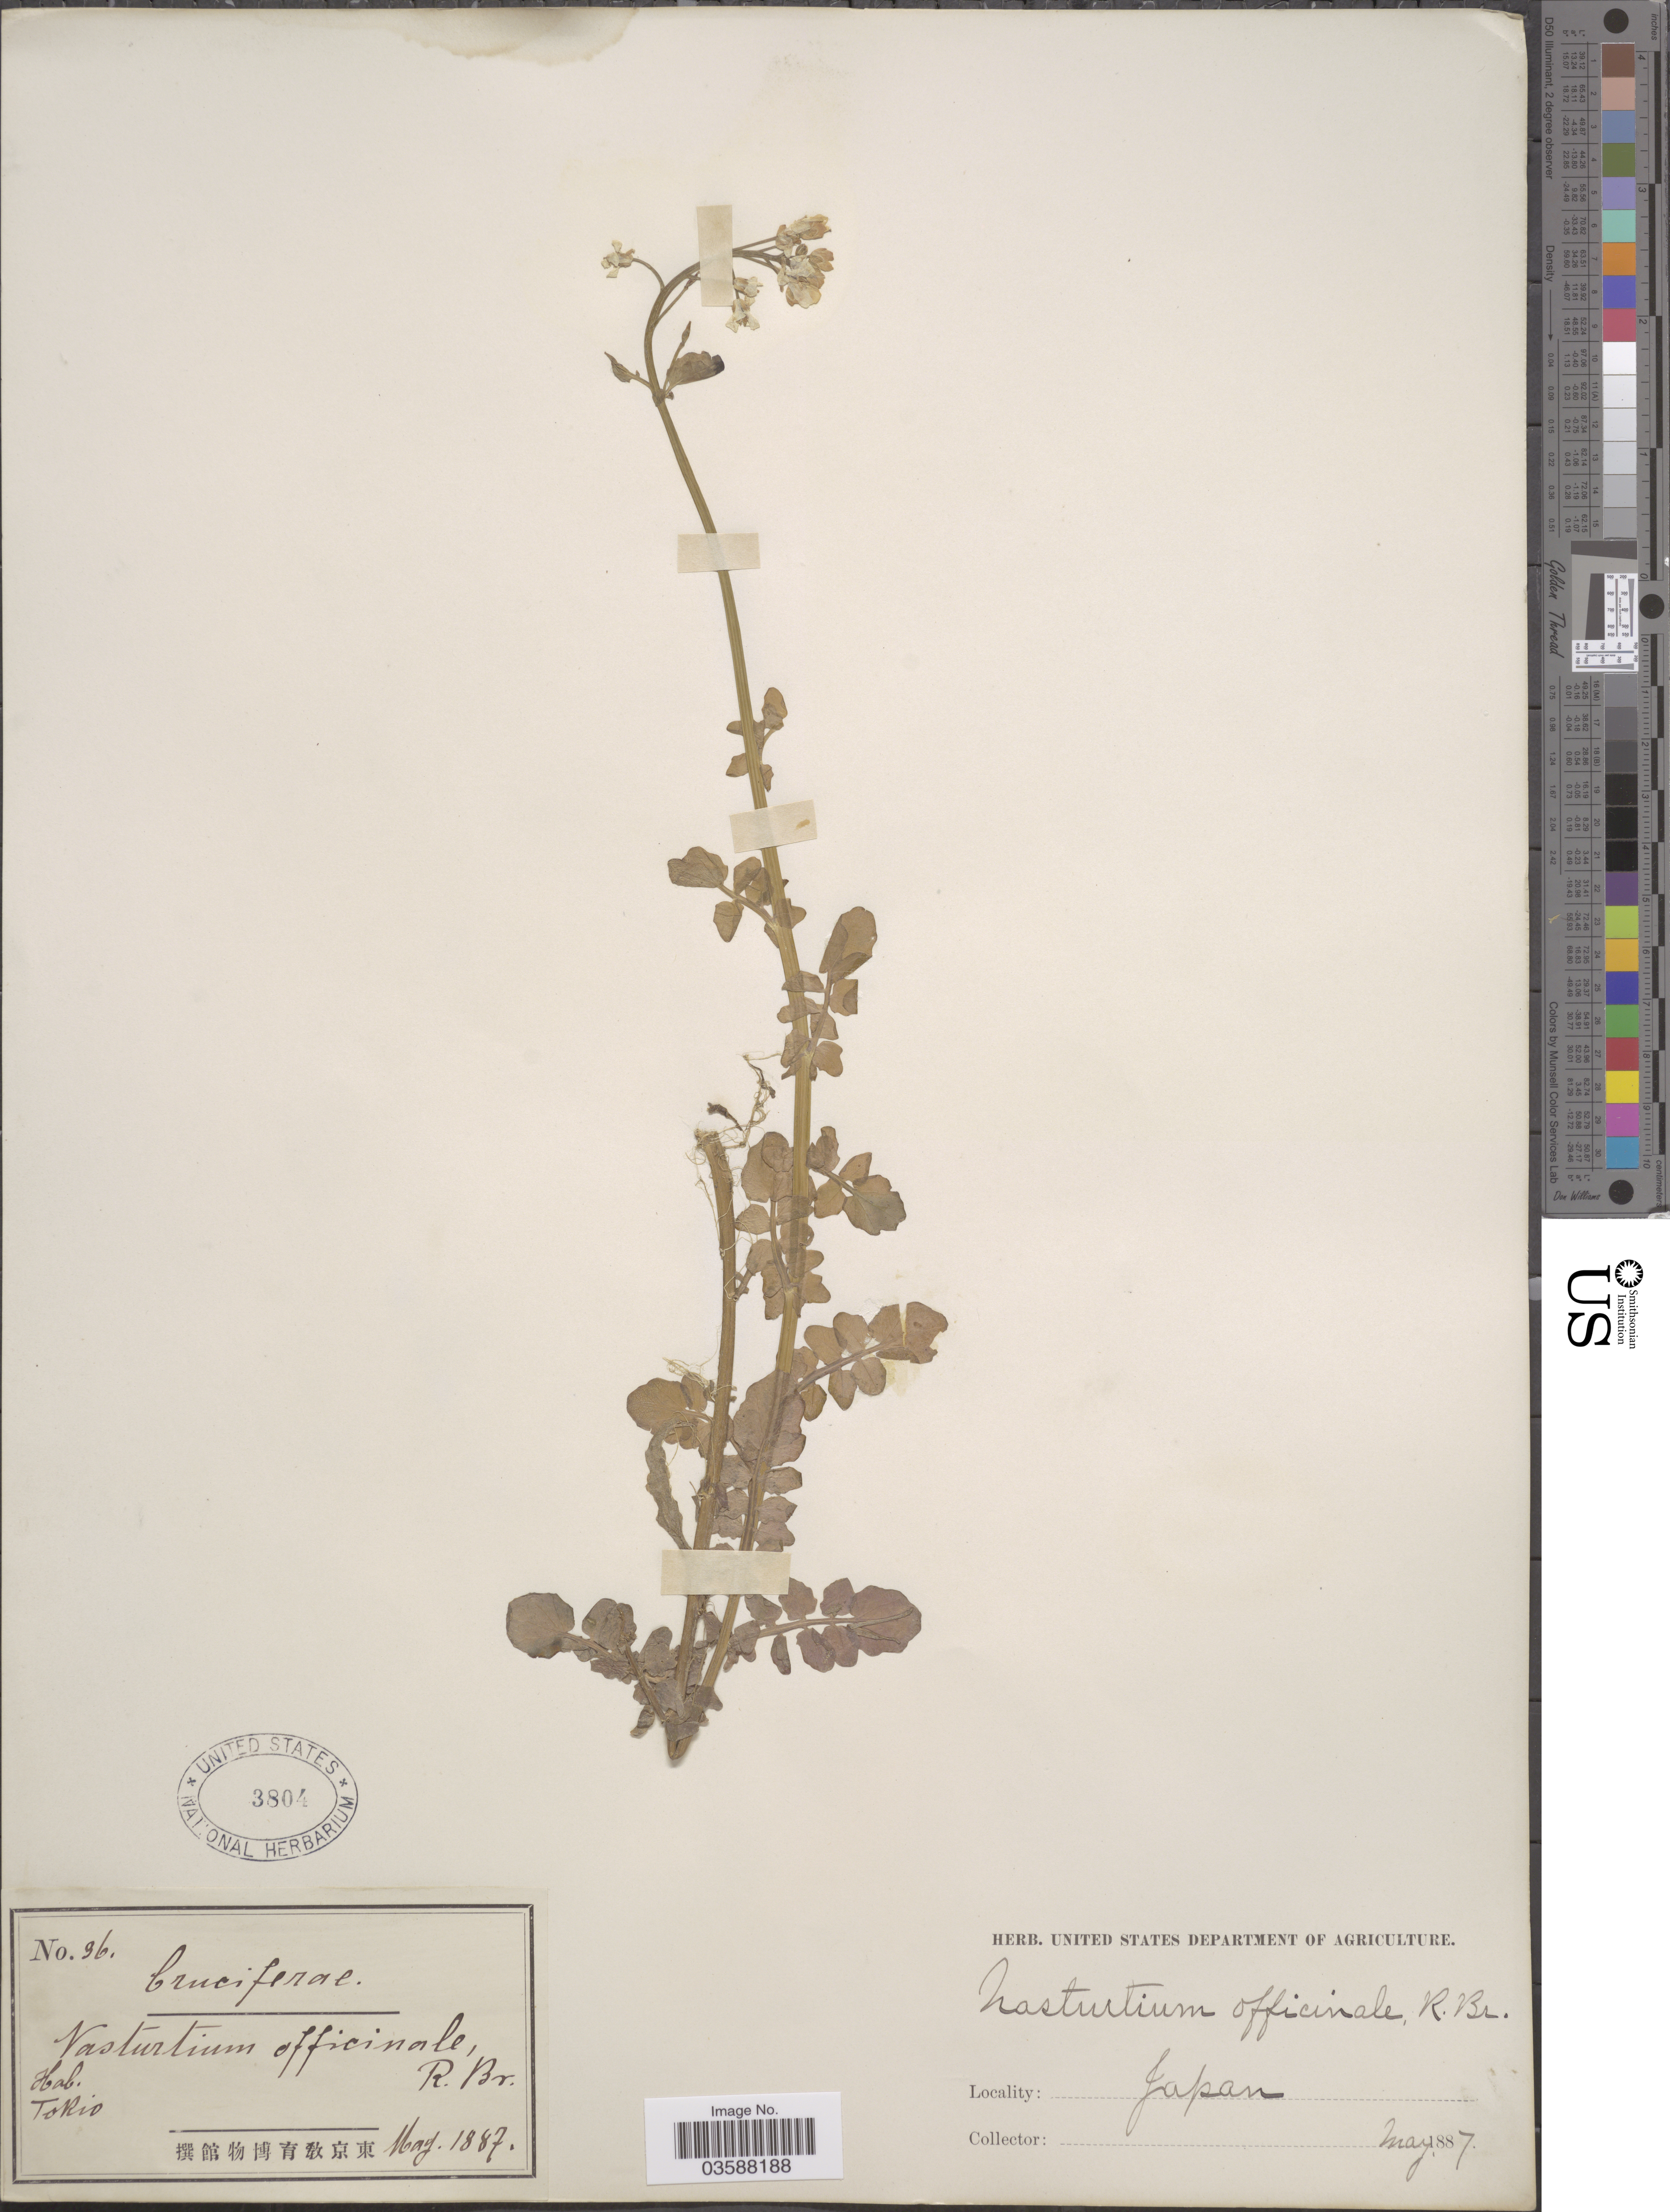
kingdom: Plantae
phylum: Tracheophyta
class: Magnoliopsida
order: Brassicales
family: Brassicaceae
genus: Nasturtium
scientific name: Nasturtium officinale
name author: R. Br.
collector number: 96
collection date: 1887-05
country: Japan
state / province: Tokyo, Federal City of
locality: Tokio.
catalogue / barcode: US 3804